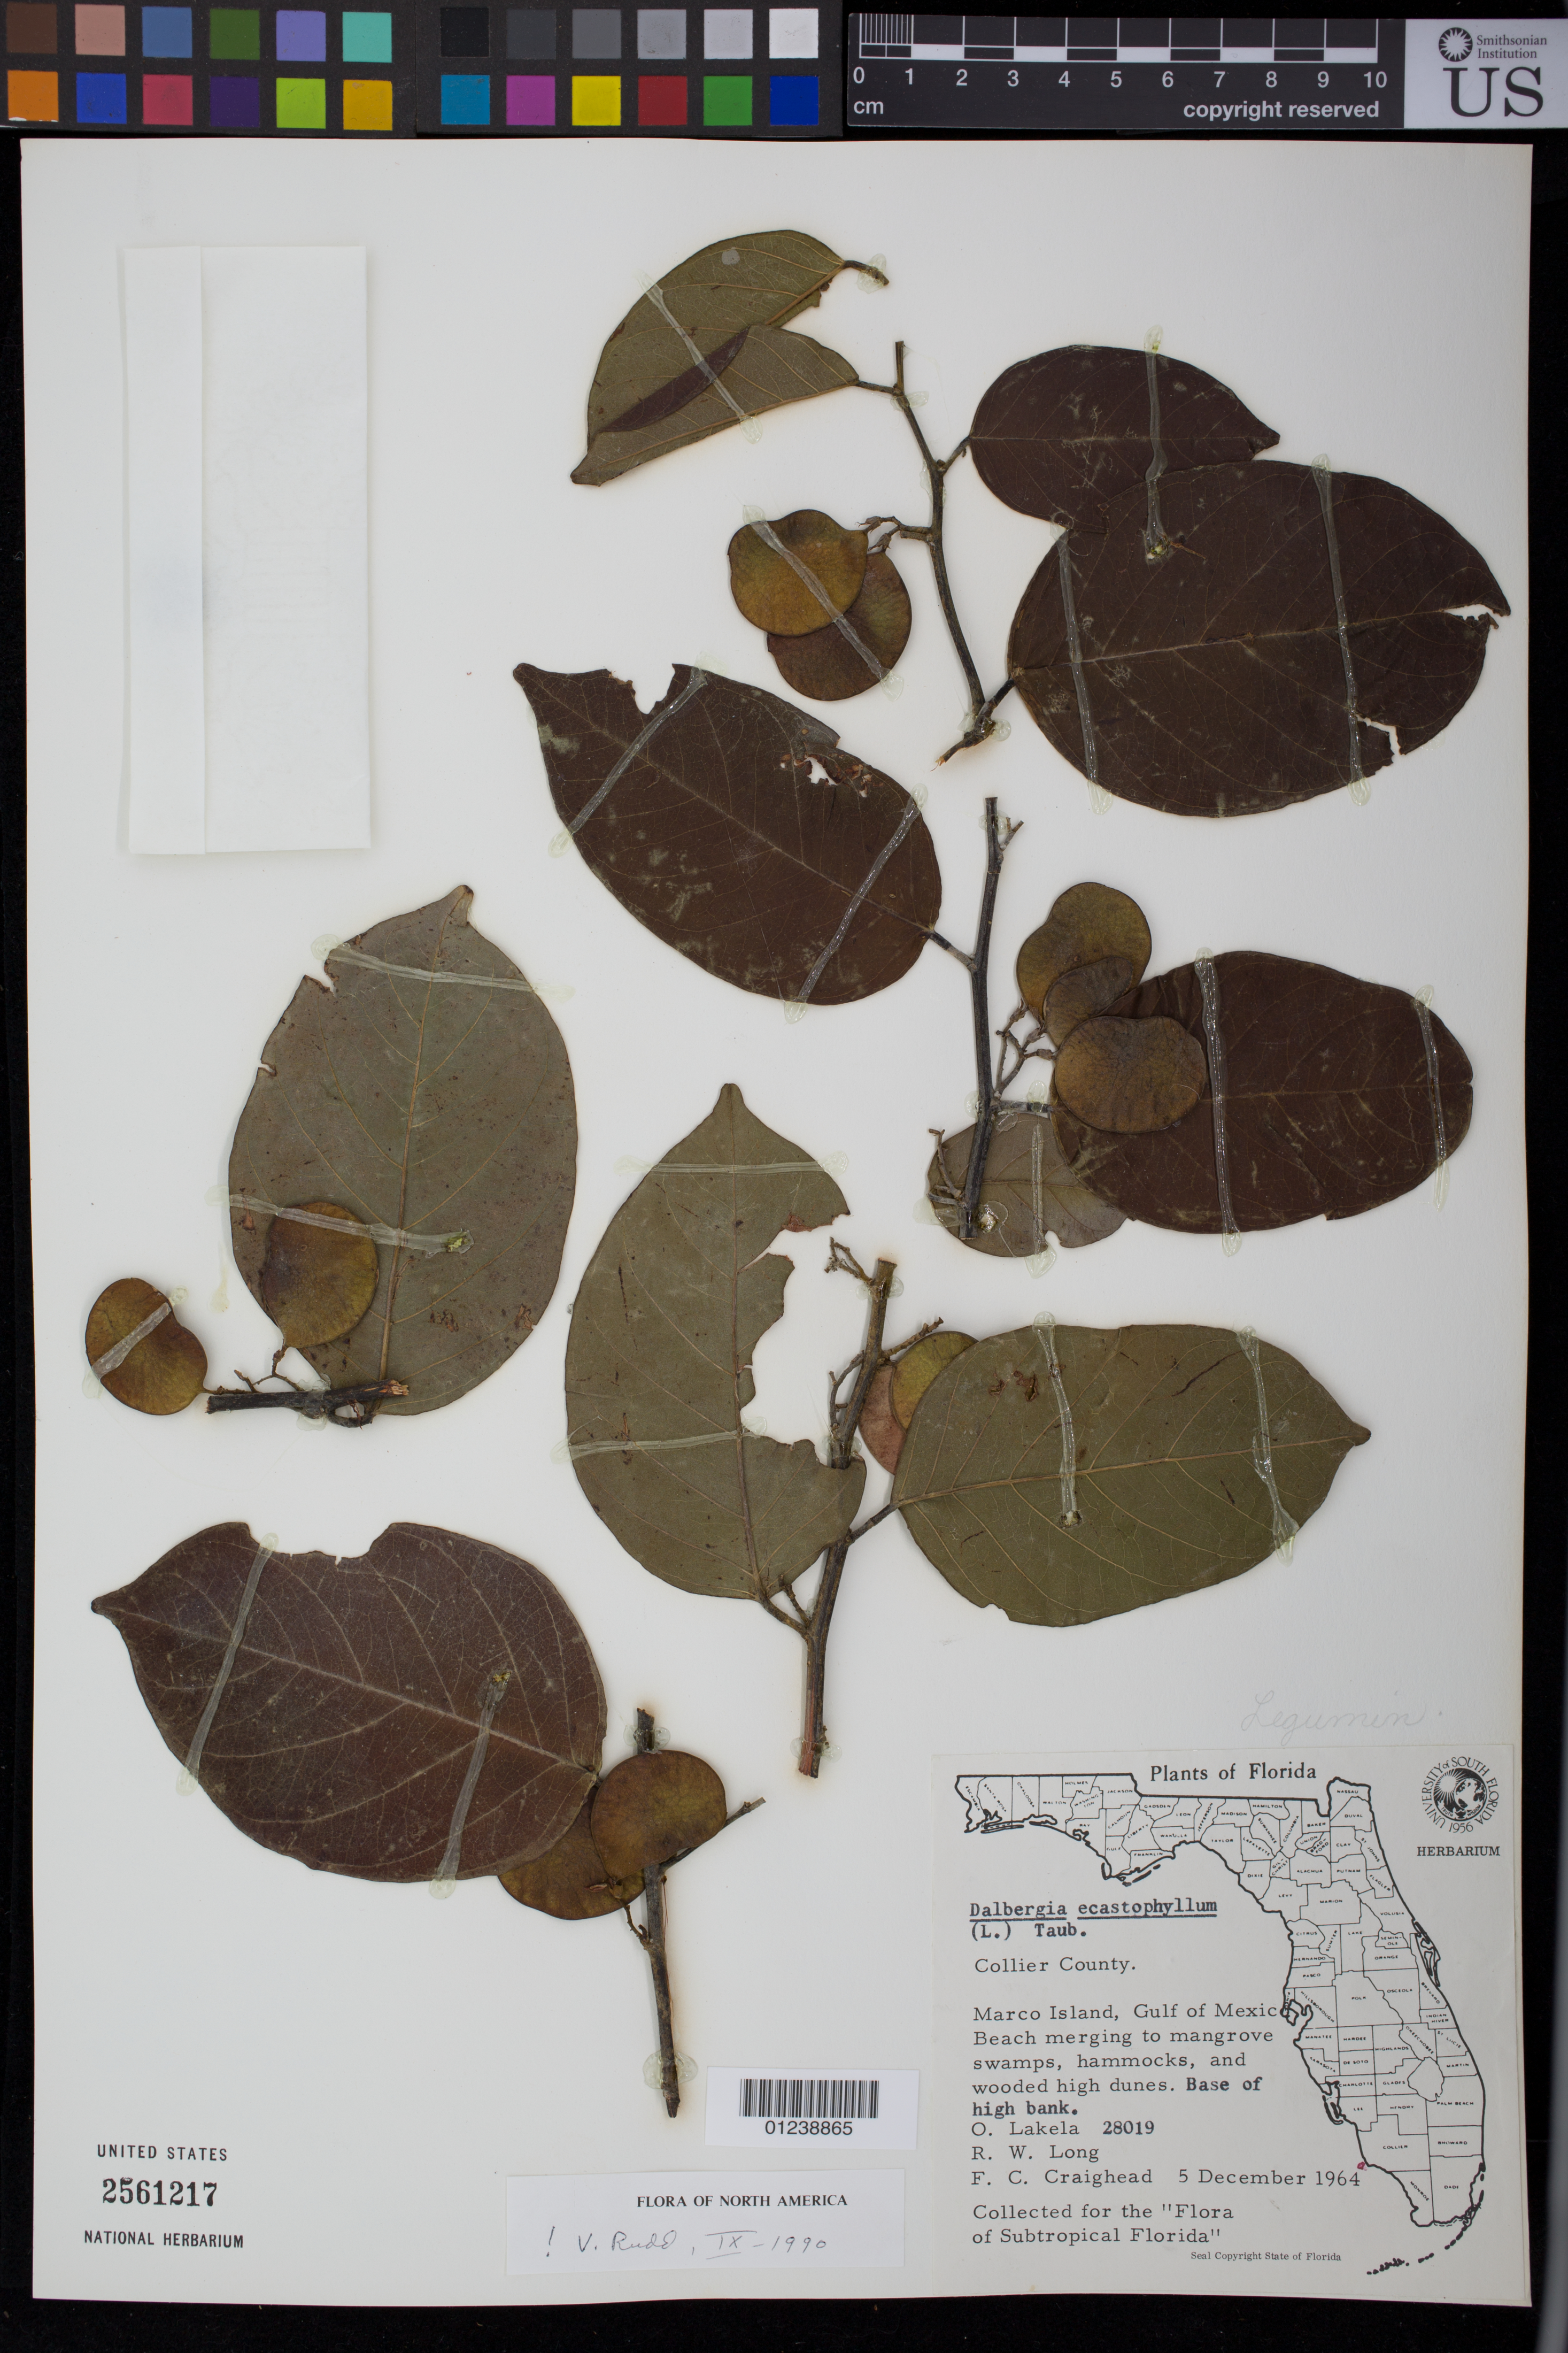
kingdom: Plantae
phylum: Tracheophyta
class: Magnoliopsida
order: Fabales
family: Fabaceae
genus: Dalbergia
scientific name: Dalbergia ecastaphyllum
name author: (L.) Taub.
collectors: O. Lakela, R. W. Long & F. Craighead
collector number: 28019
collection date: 1964-12-05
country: United States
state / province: Florida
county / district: Collier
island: Marco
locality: Marco Island, Gulf of Mexico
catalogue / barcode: US 2561217